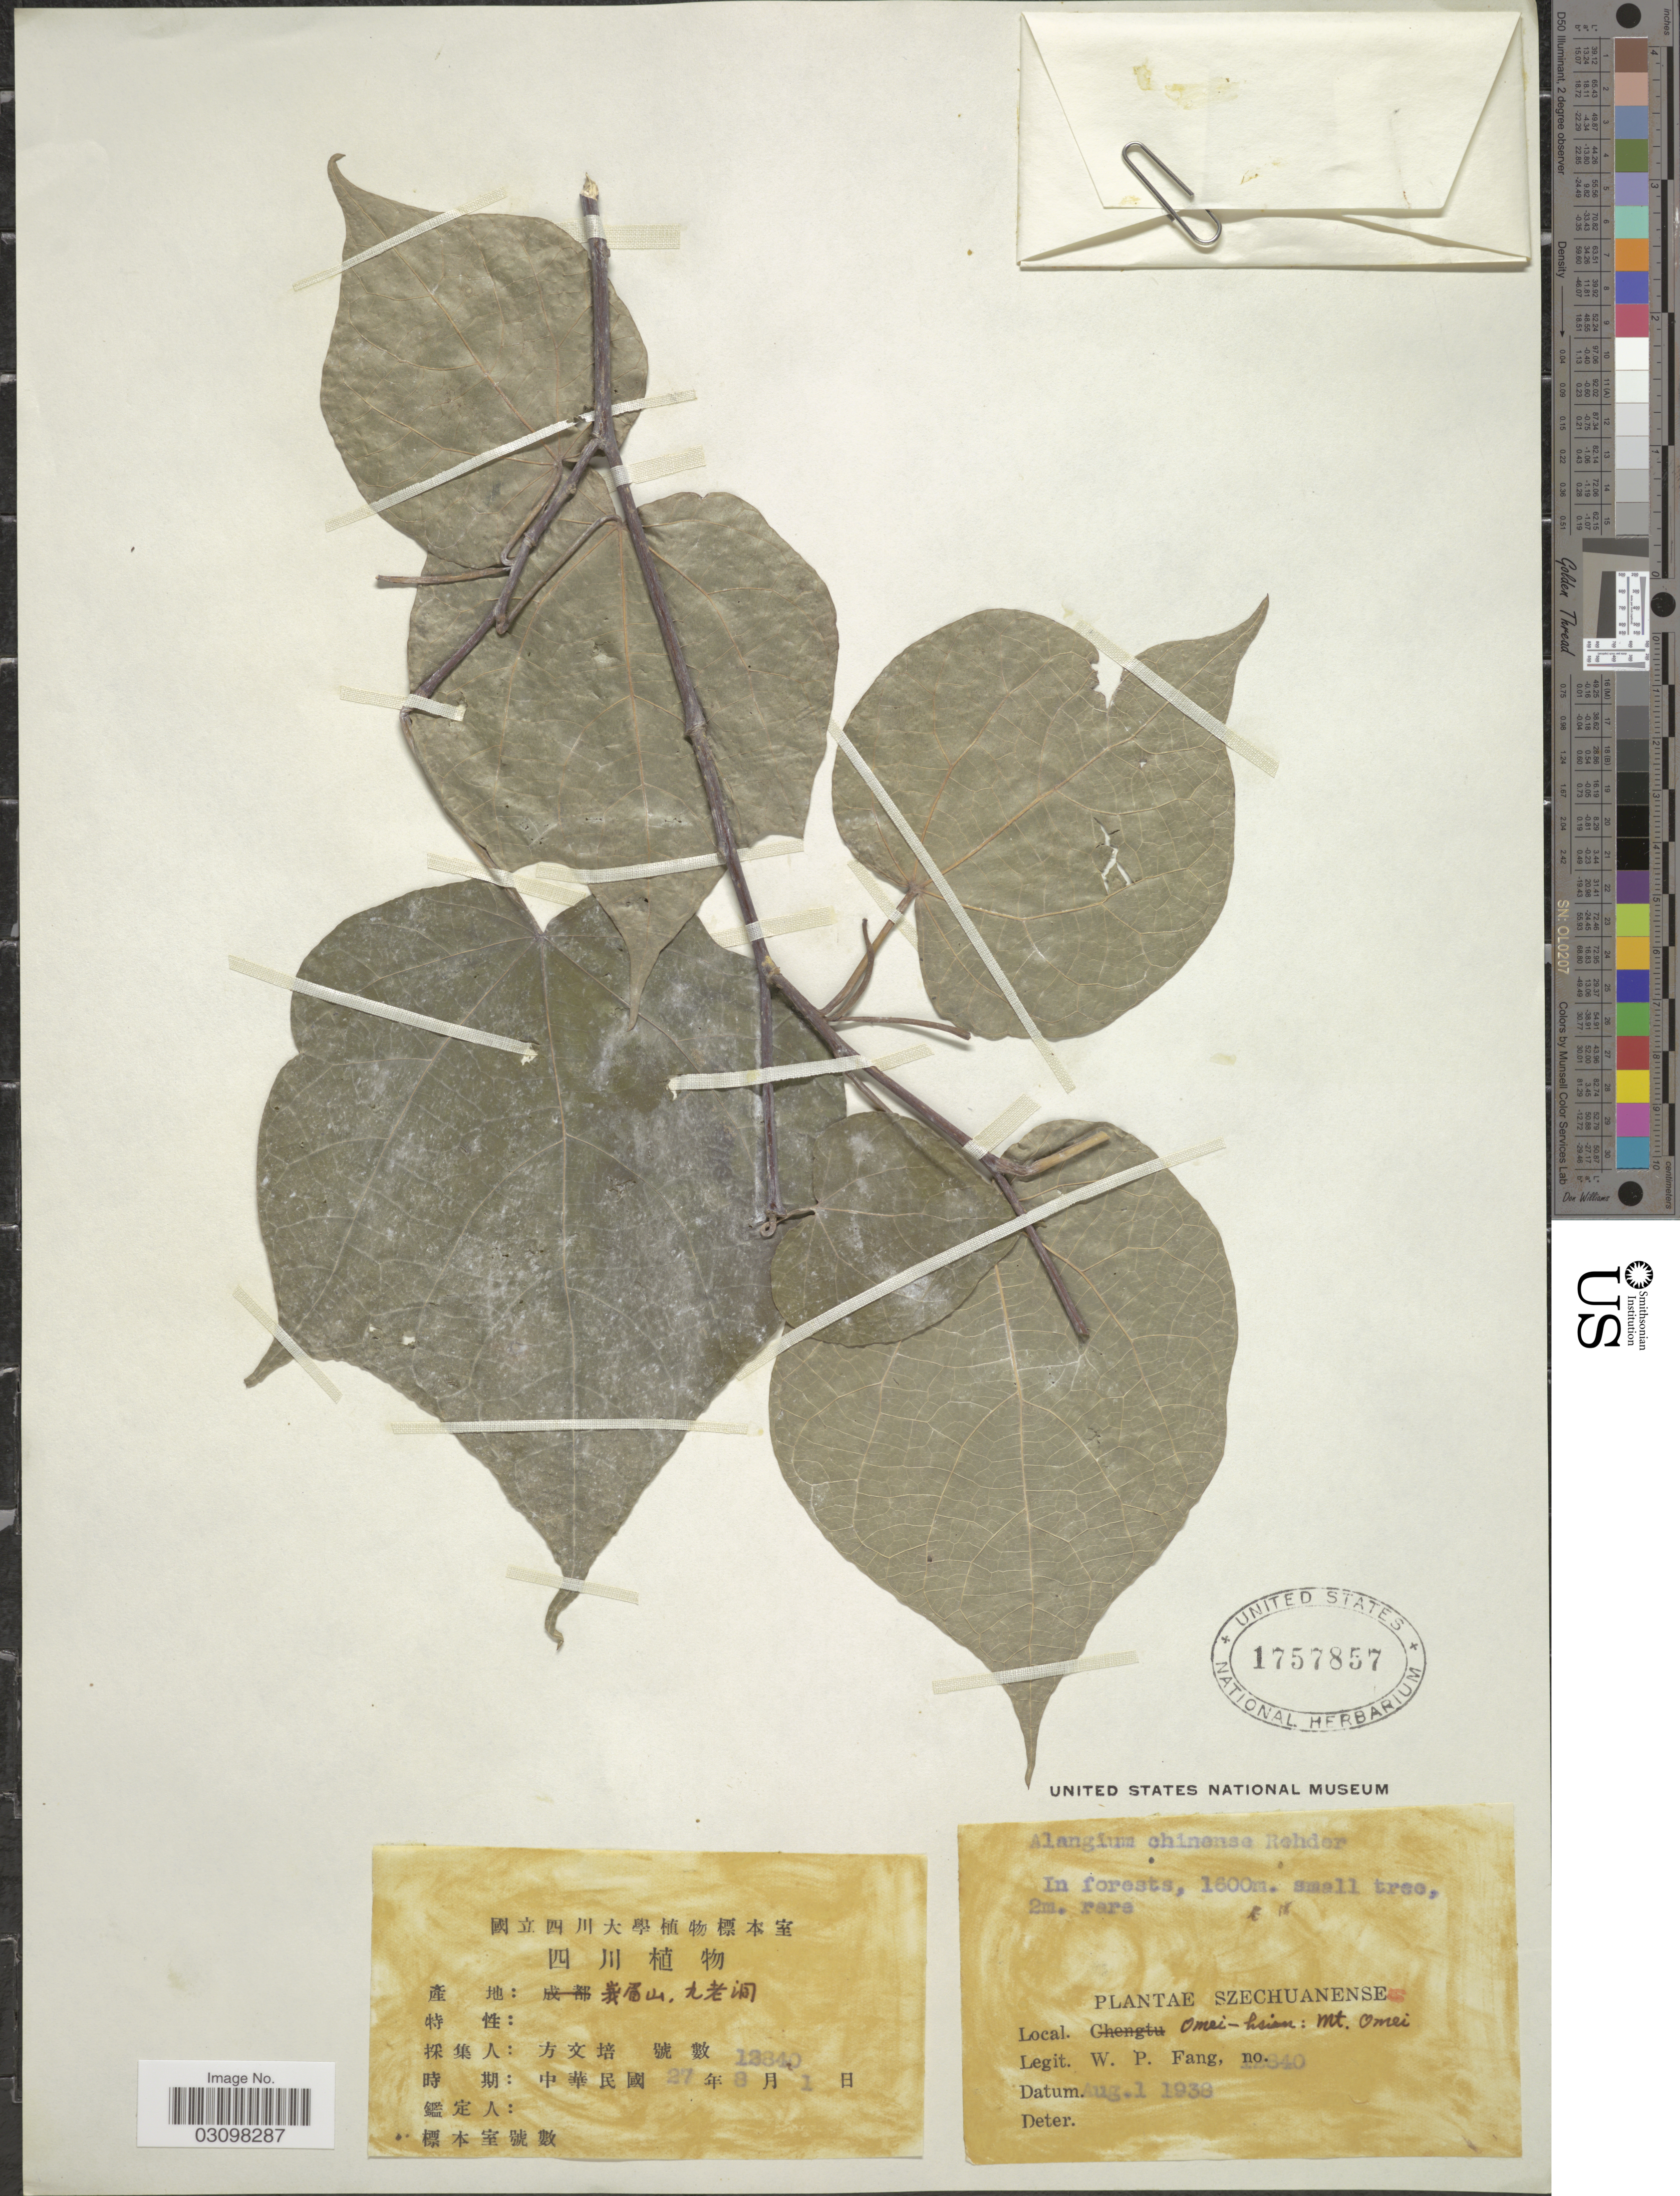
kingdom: Plantae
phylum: Tracheophyta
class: Magnoliopsida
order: Cornales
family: Cornaceae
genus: Alangium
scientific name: Alangium chinense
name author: (Harms) Rehder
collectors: W. P. Fang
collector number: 12840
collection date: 1938-08-01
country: China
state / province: Sichuan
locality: Szechuanense. Omei-hsien: Mt. Omei.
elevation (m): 1600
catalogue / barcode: US 1757857